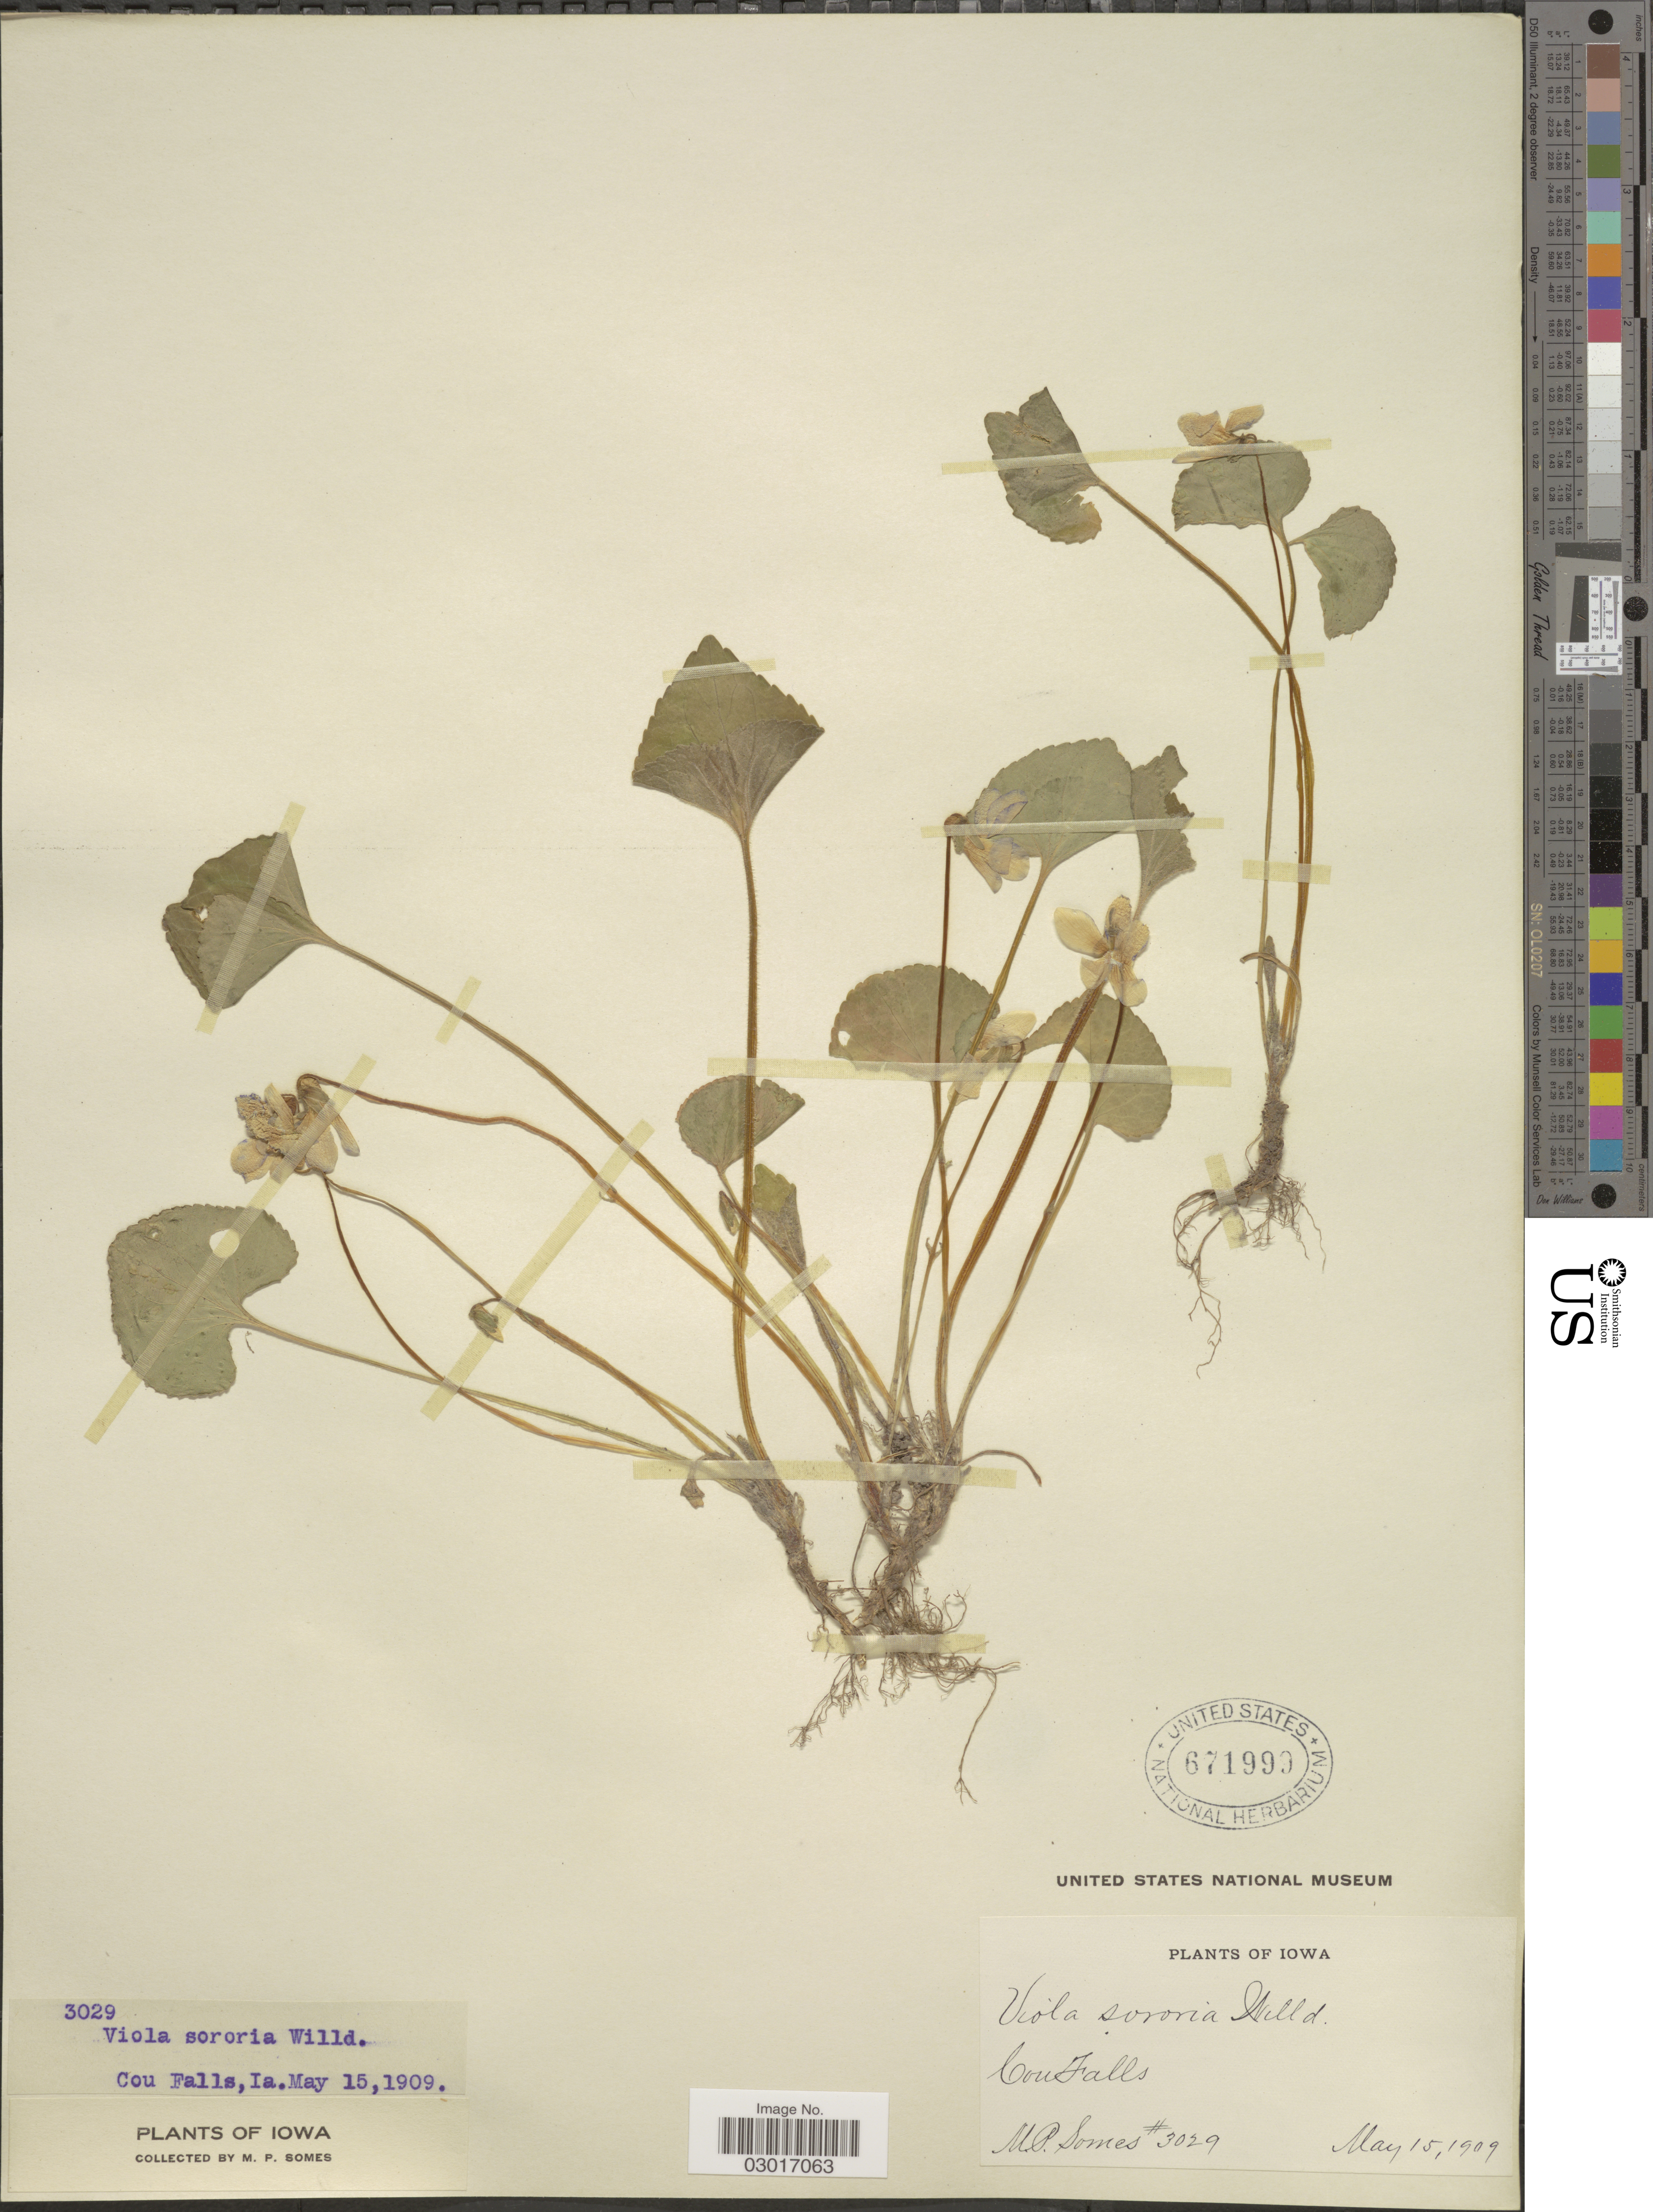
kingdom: Plantae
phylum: Tracheophyta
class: Magnoliopsida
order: Malpighiales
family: Violaceae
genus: Viola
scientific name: Viola sororia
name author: Willd.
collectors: M. Somes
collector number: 3029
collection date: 1909-05-15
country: United States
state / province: Iowa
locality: Cou Falls.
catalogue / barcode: US 671999